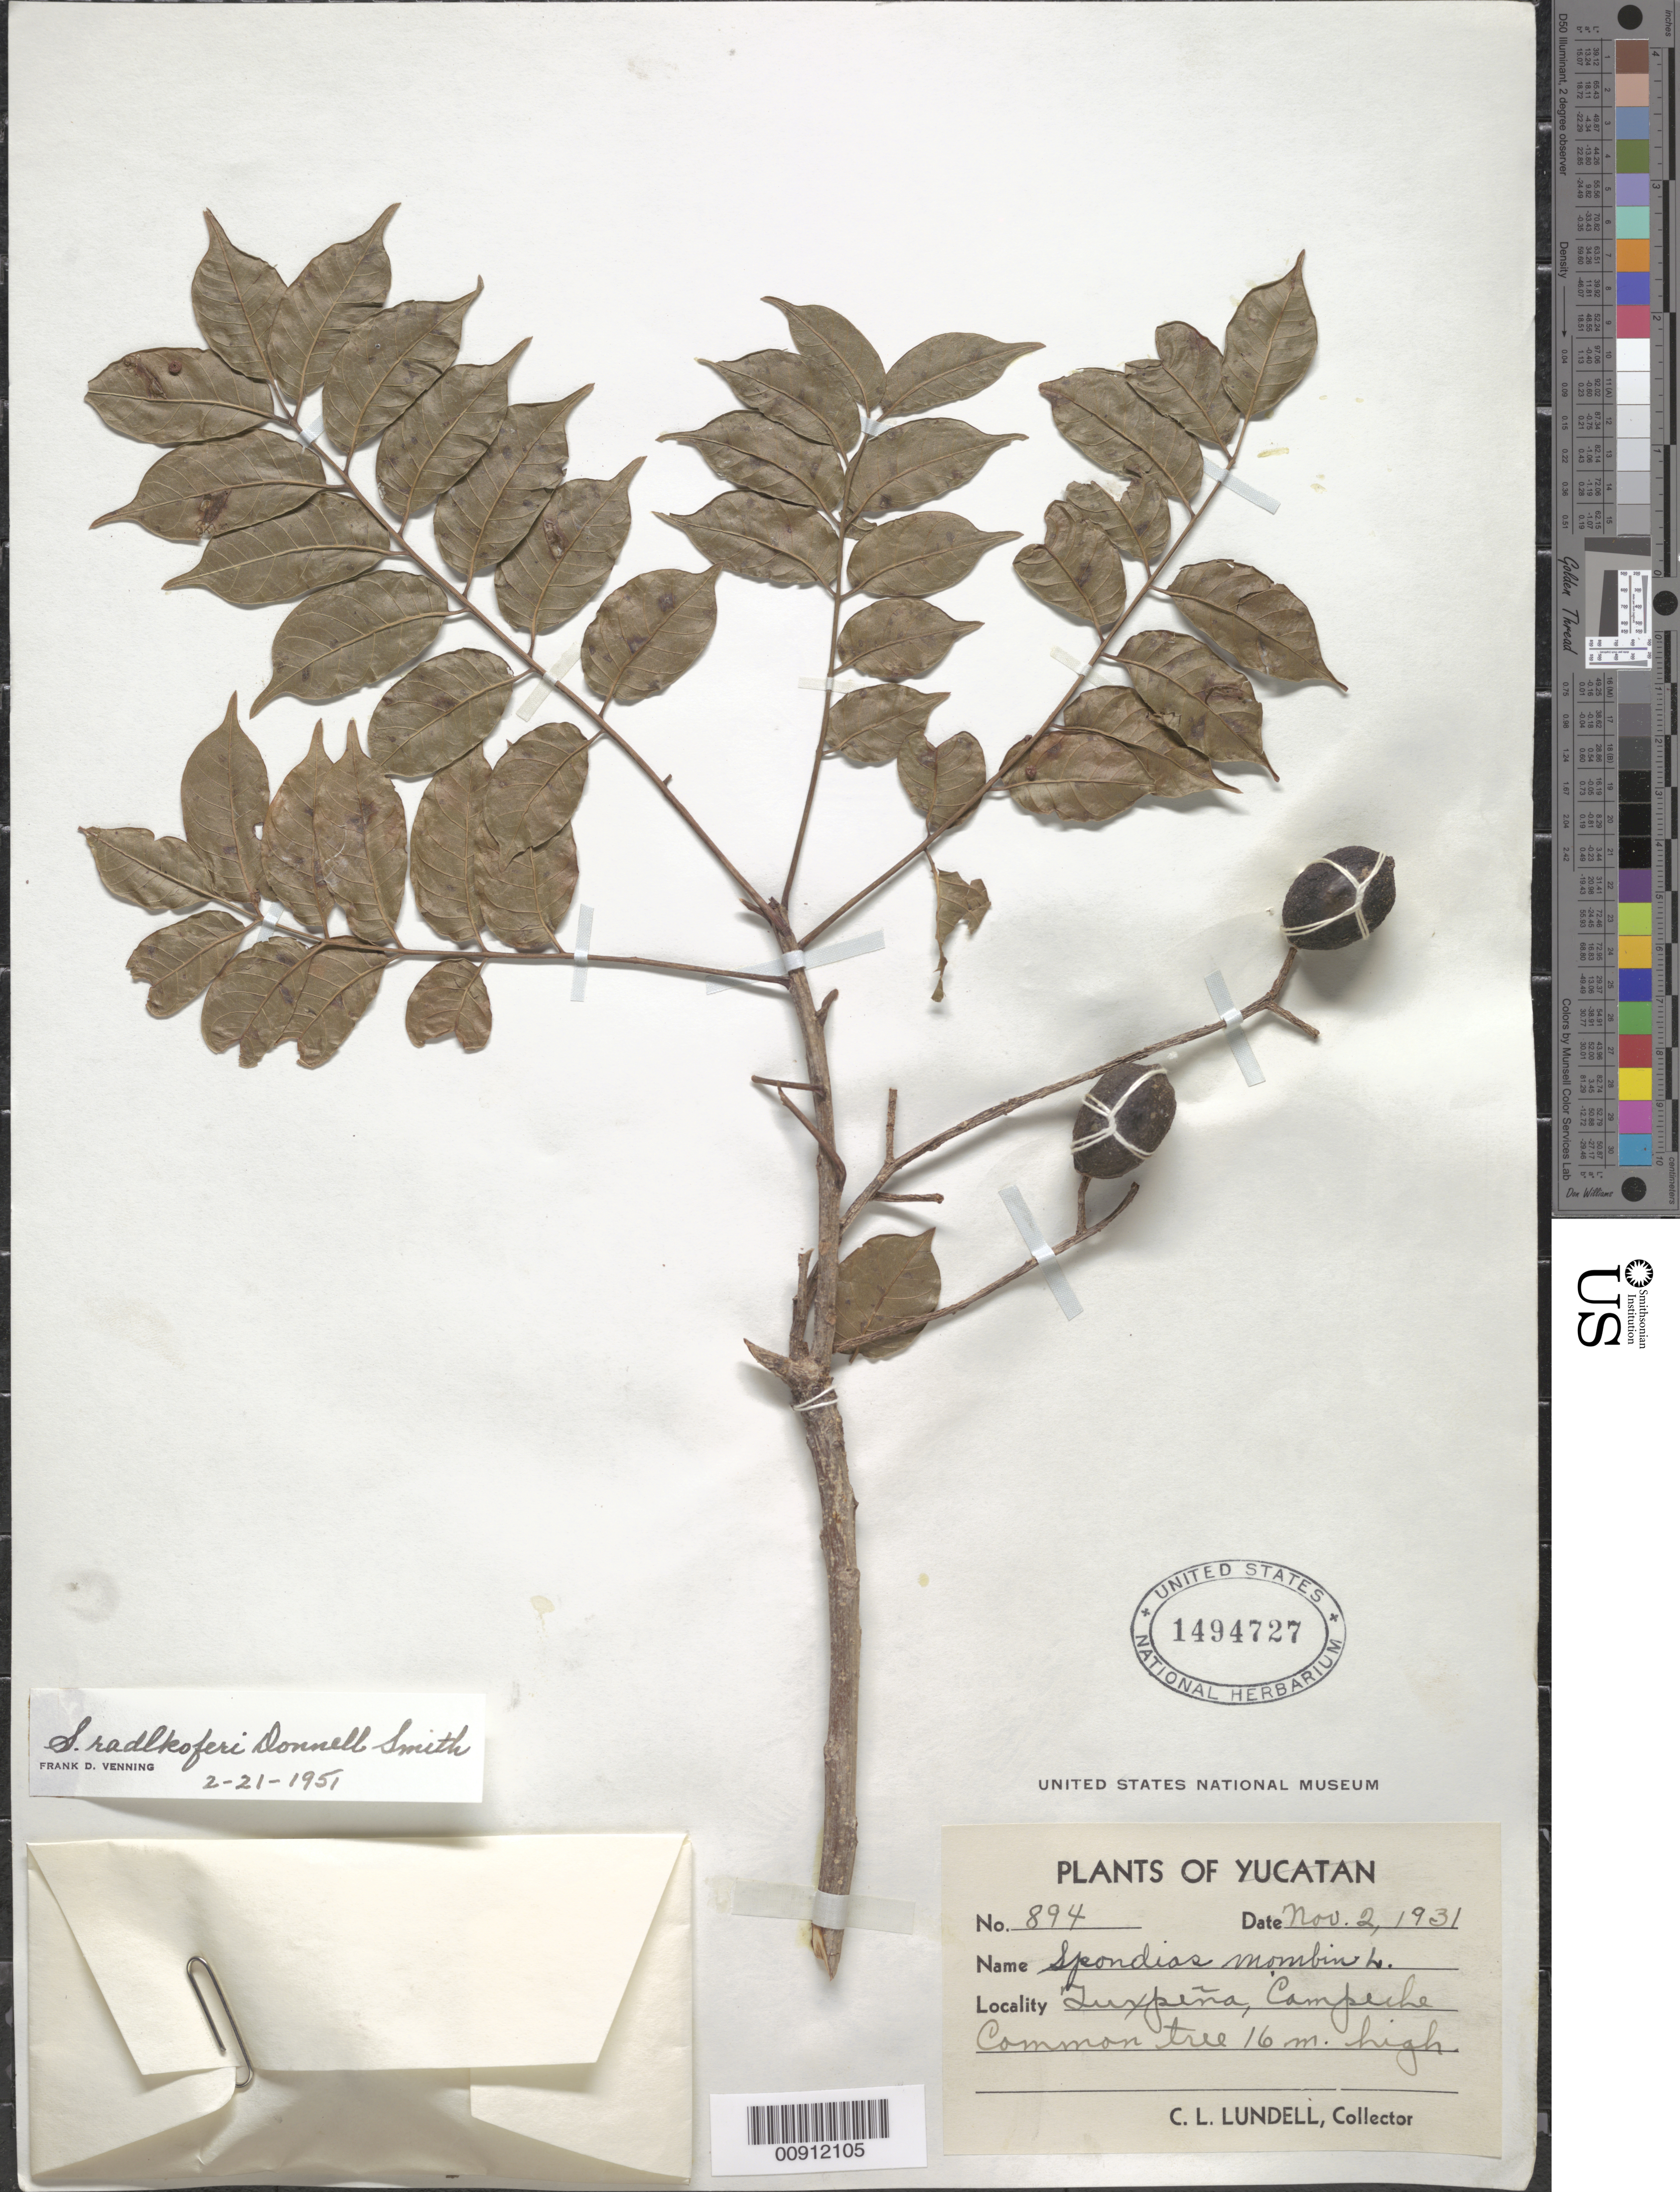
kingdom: Plantae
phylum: Tracheophyta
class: Magnoliopsida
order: Sapindales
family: Anacardiaceae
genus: Spondias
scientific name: Spondias radlkoferi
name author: Donn. Sm.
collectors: C. L. Lundell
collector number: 894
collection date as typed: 02 Nov 1931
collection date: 1931-11-02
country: Mexico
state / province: Campeche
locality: Tuxpeña, Campeche.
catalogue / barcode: US 1494727